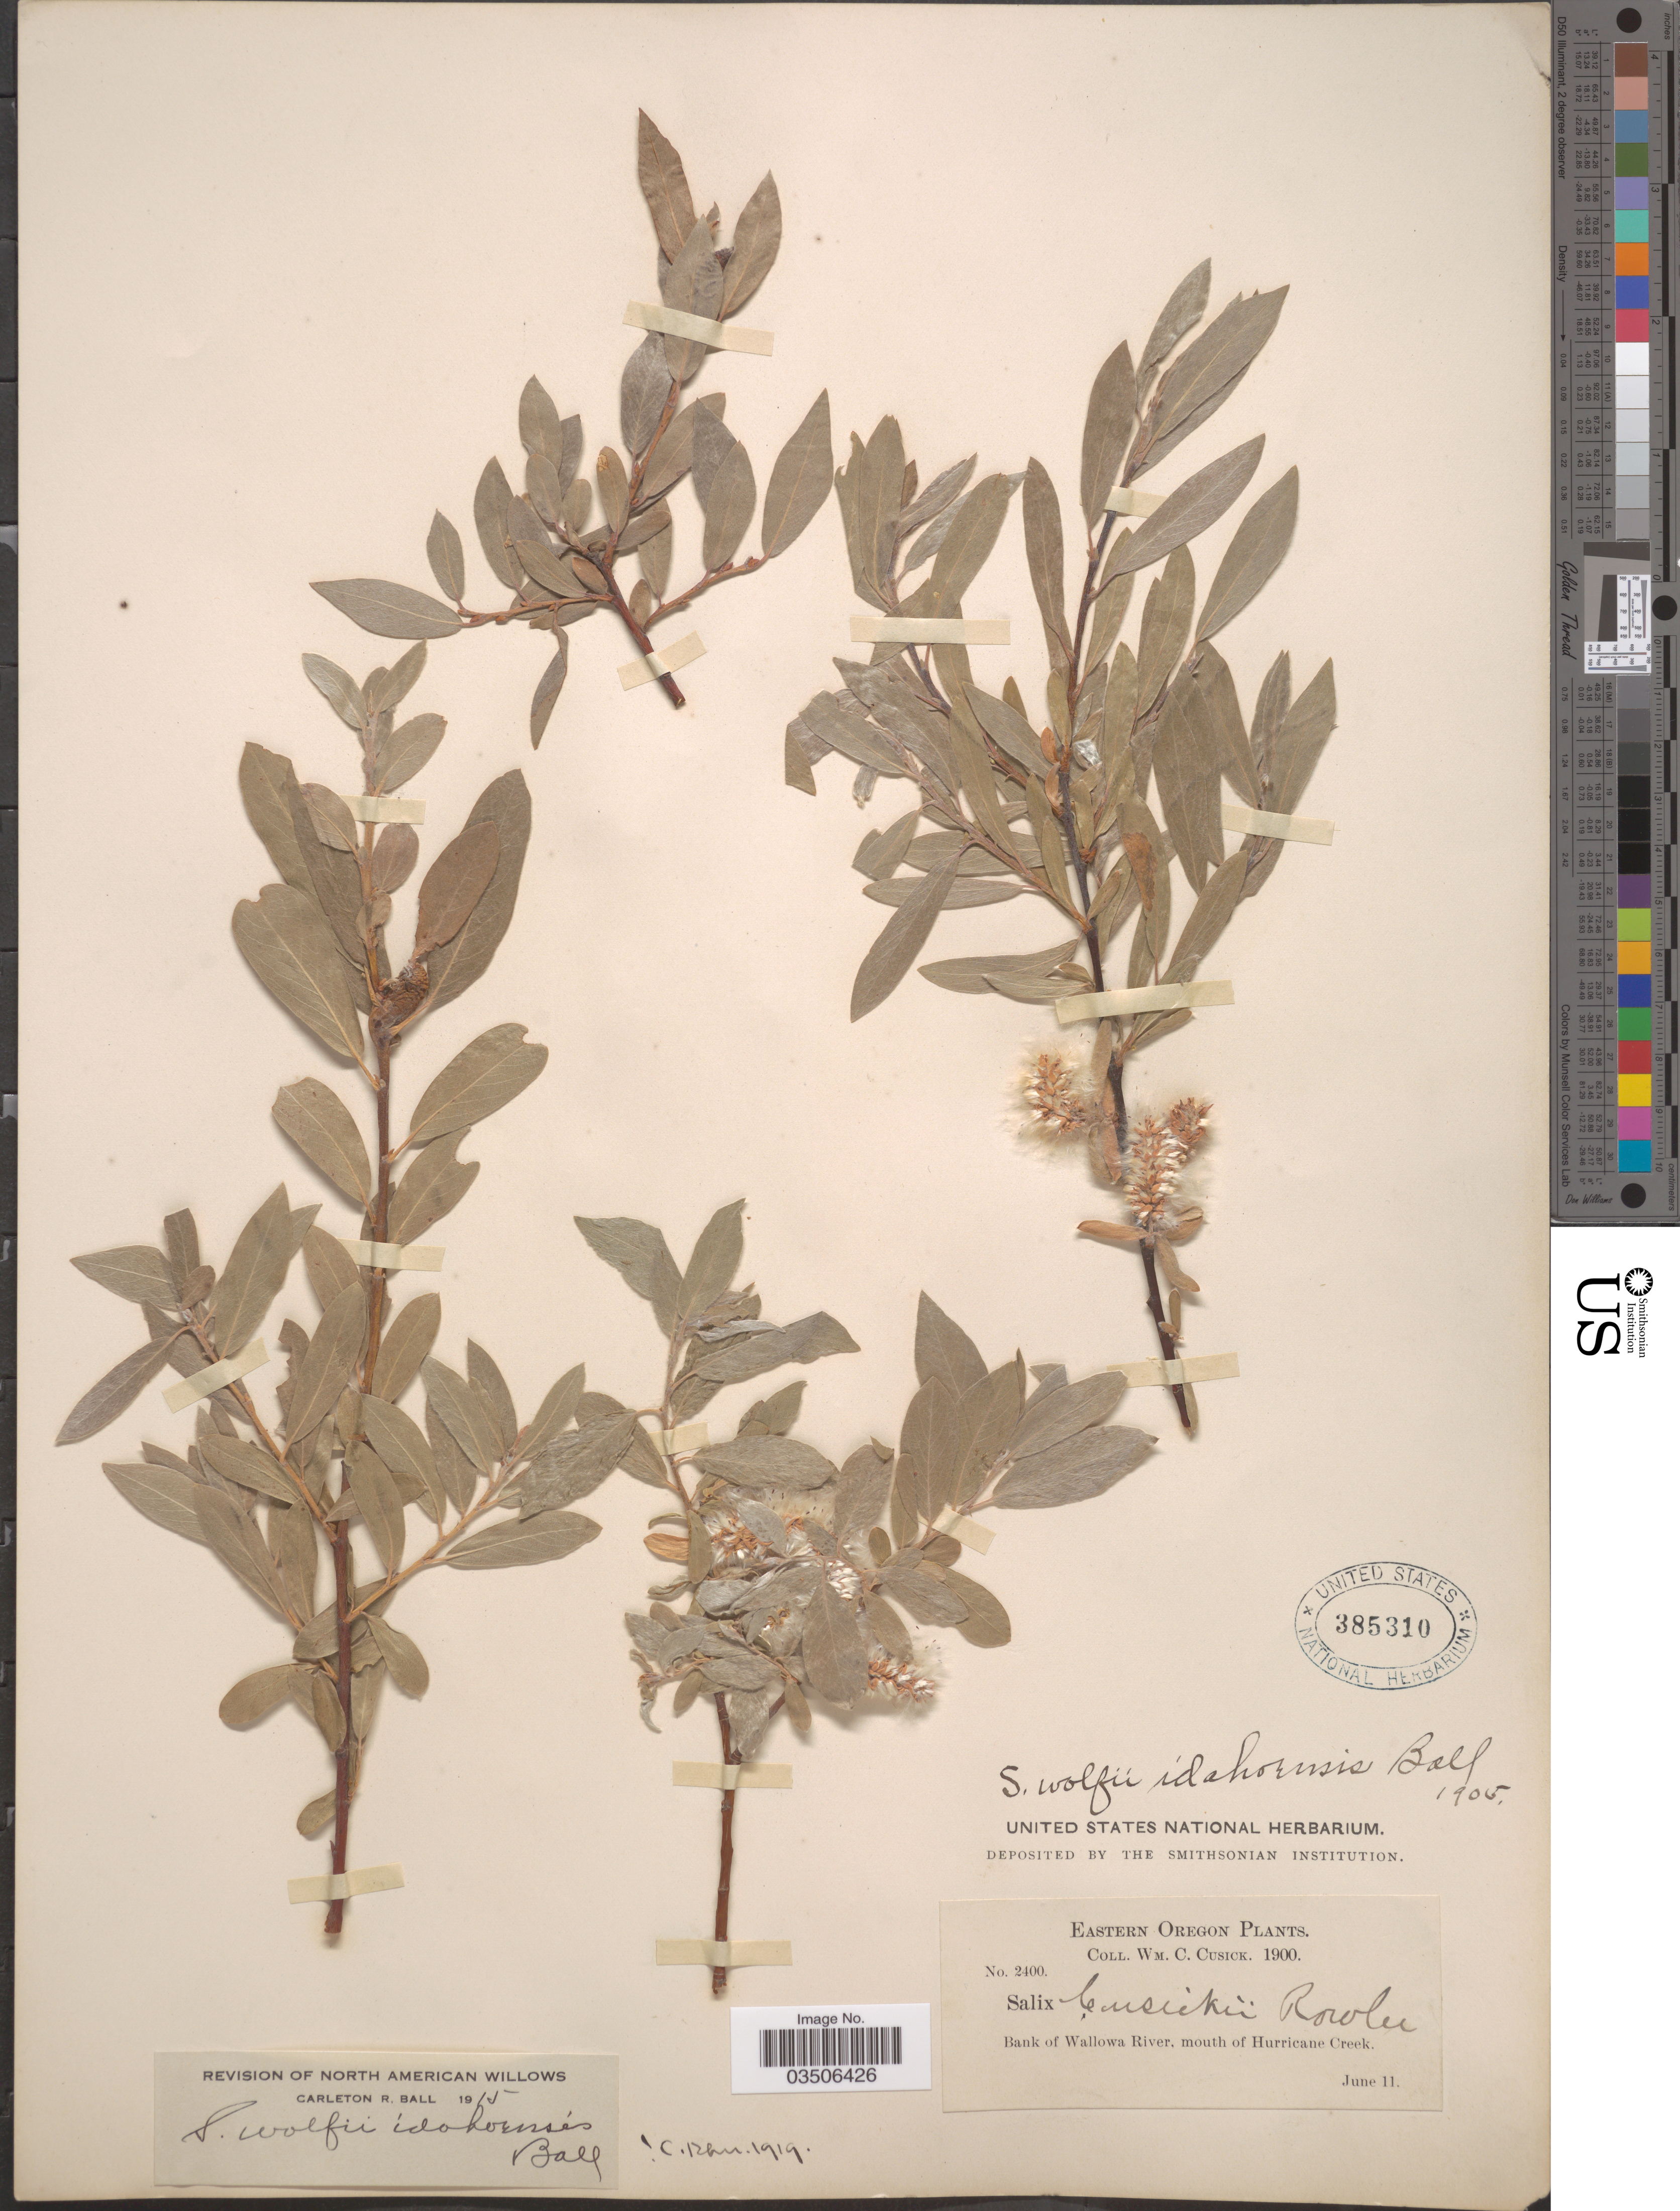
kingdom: Plantae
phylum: Tracheophyta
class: Magnoliopsida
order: Malpighiales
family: Salicaceae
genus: Salix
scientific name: Salix wolfii var. idahoensis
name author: C.R. Ball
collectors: W. C. Cusick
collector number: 2400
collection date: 1900-06-11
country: United States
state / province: Oregon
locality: Eastern Oregon. Bank of Wallowa River, mouth of Hurricane Creek.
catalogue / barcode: US 385310